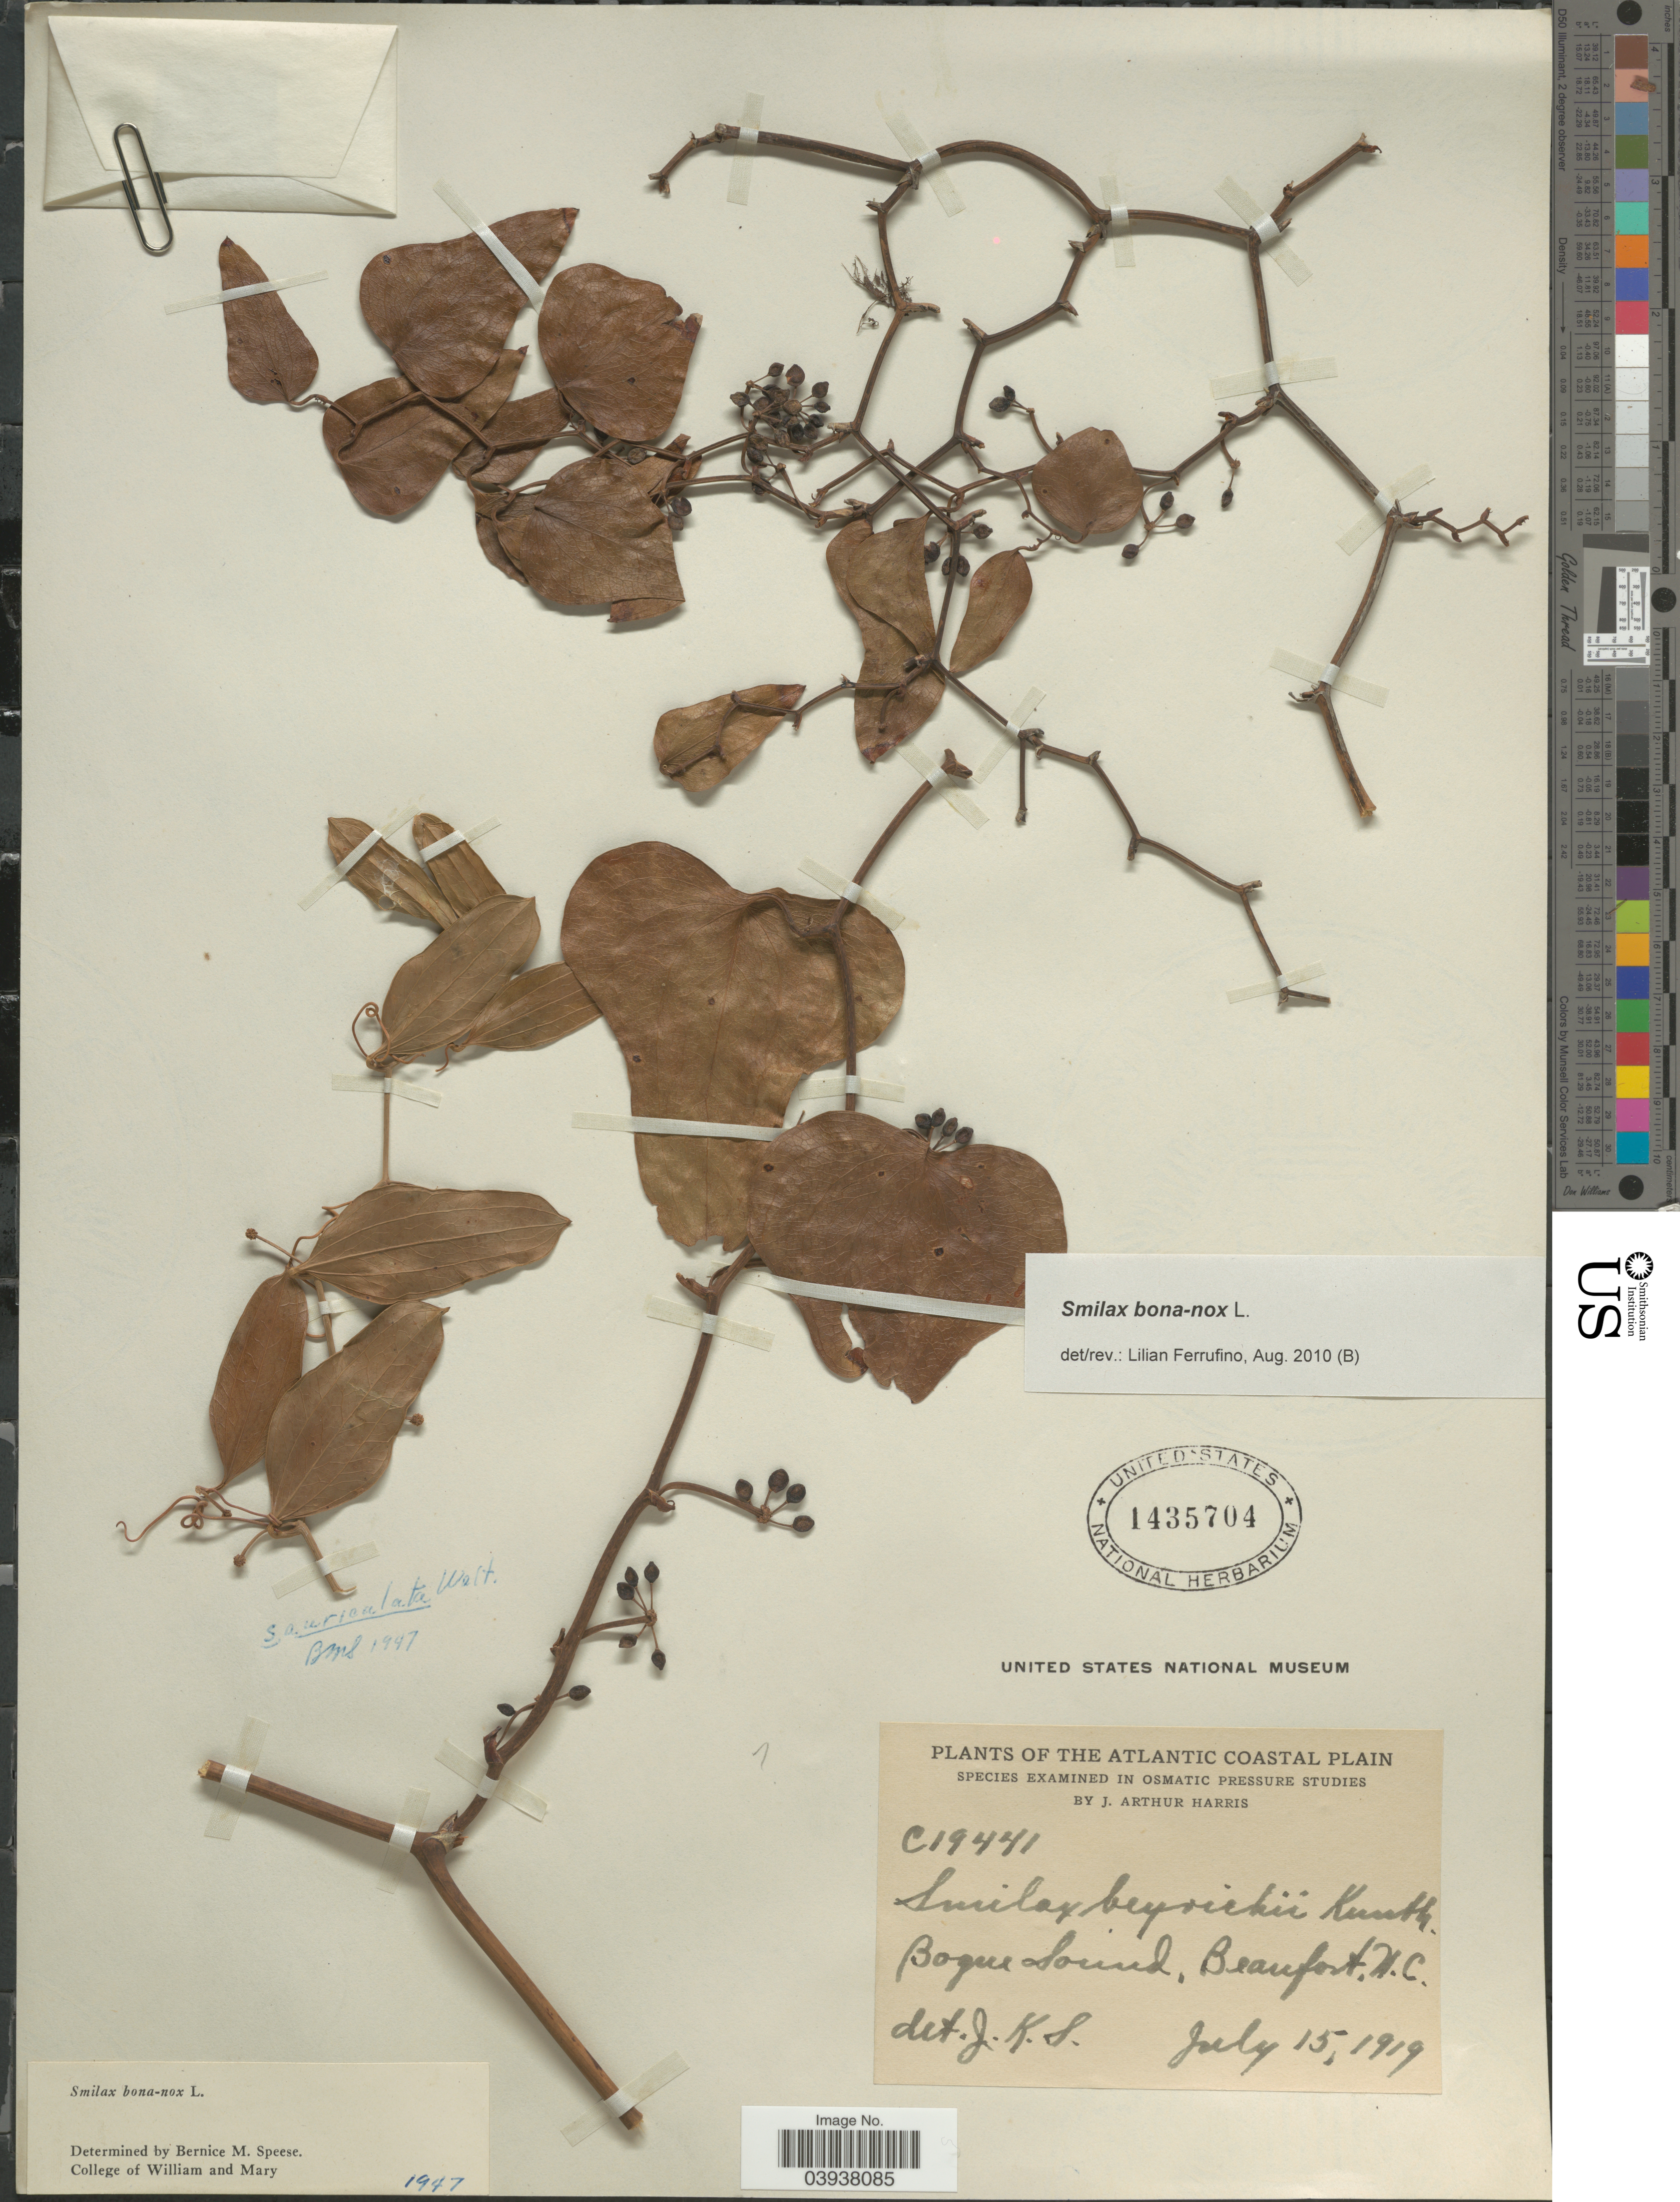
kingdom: Plantae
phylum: Tracheophyta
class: Liliopsida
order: Liliales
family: Smilacaceae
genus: Smilax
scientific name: Smilax bona-nox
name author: L.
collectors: J. A. Harris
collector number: C19441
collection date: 1919-07-15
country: United States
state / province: North Carolina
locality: Atlantic Coastal Plain. Bogue Sound, Beaufort.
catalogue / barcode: US 1435704